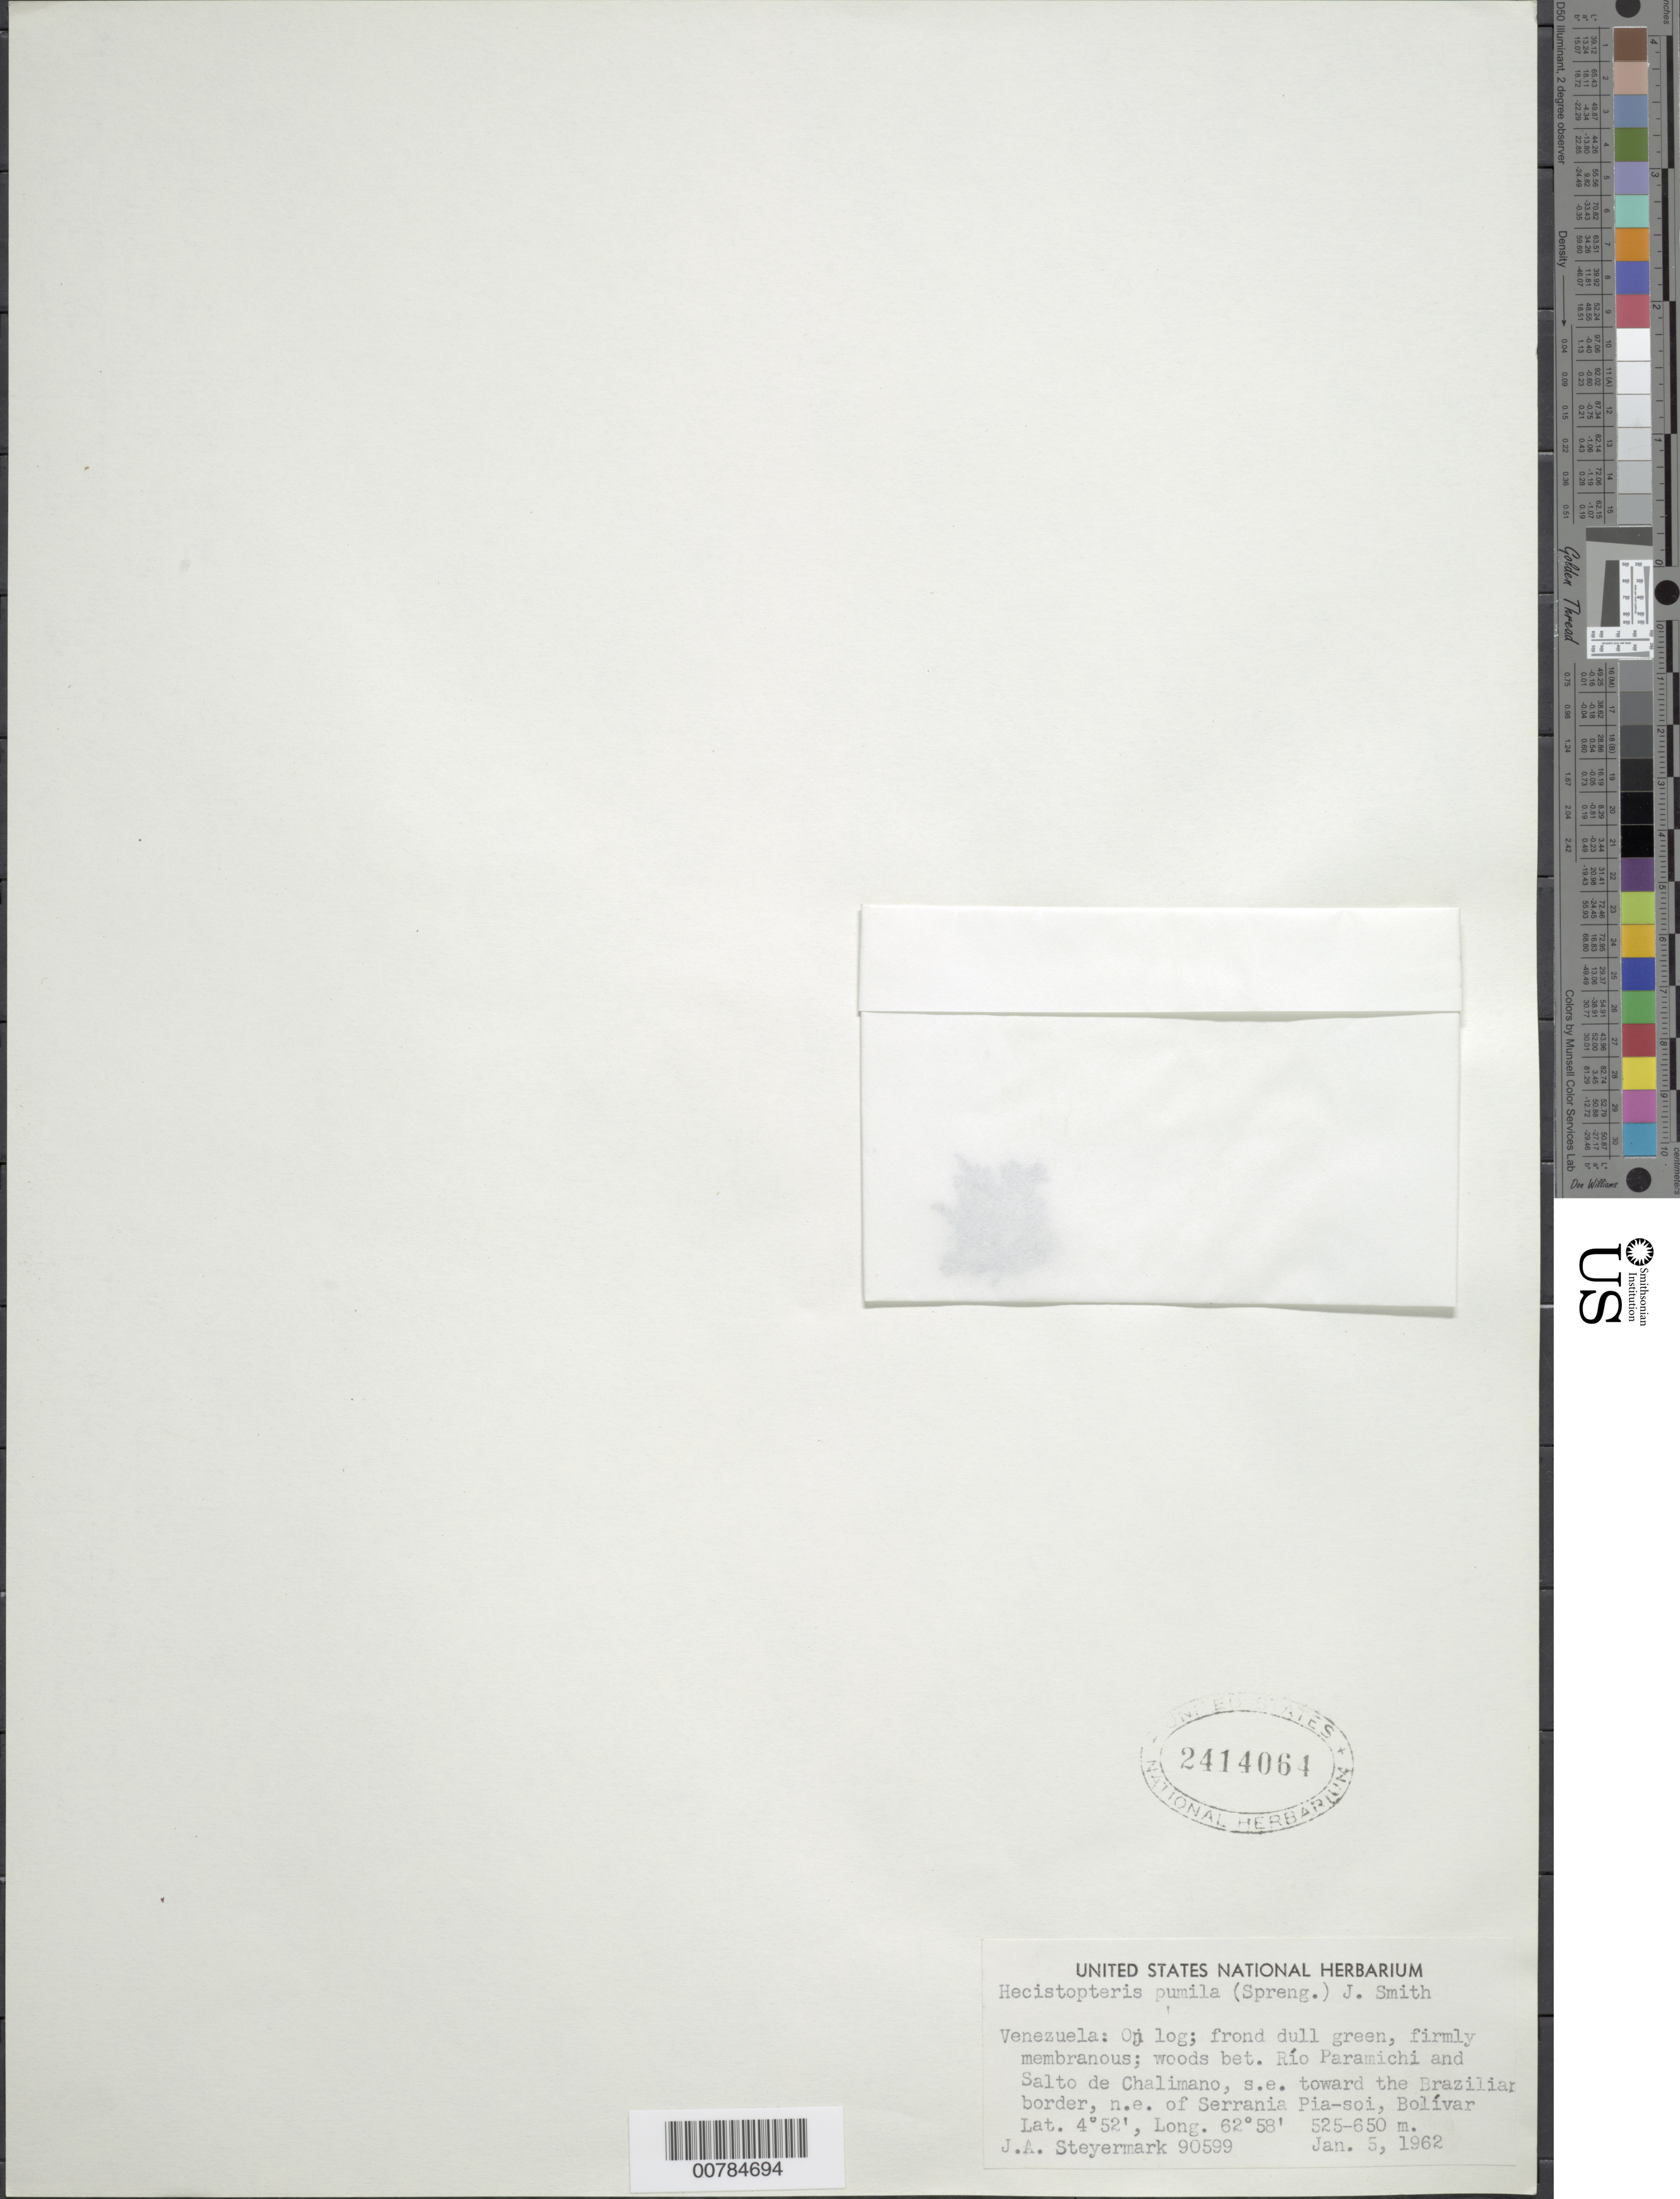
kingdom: Plantae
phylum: Tracheophyta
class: Polypodiopsida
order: Polypodiales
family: Pteridaceae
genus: Hecistopteris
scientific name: Hecistopteris pumila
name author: Christ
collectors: J. Steyermark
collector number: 90599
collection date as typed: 5-Jan-62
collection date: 1962-01-05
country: Venezuela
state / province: Bolívar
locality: Río Paramichi to Salto de Chalimano; NW of Serranía Pia-soi, SE of Venezuela-Brazil border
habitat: Bosques; on log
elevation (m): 525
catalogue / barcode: US 2414064